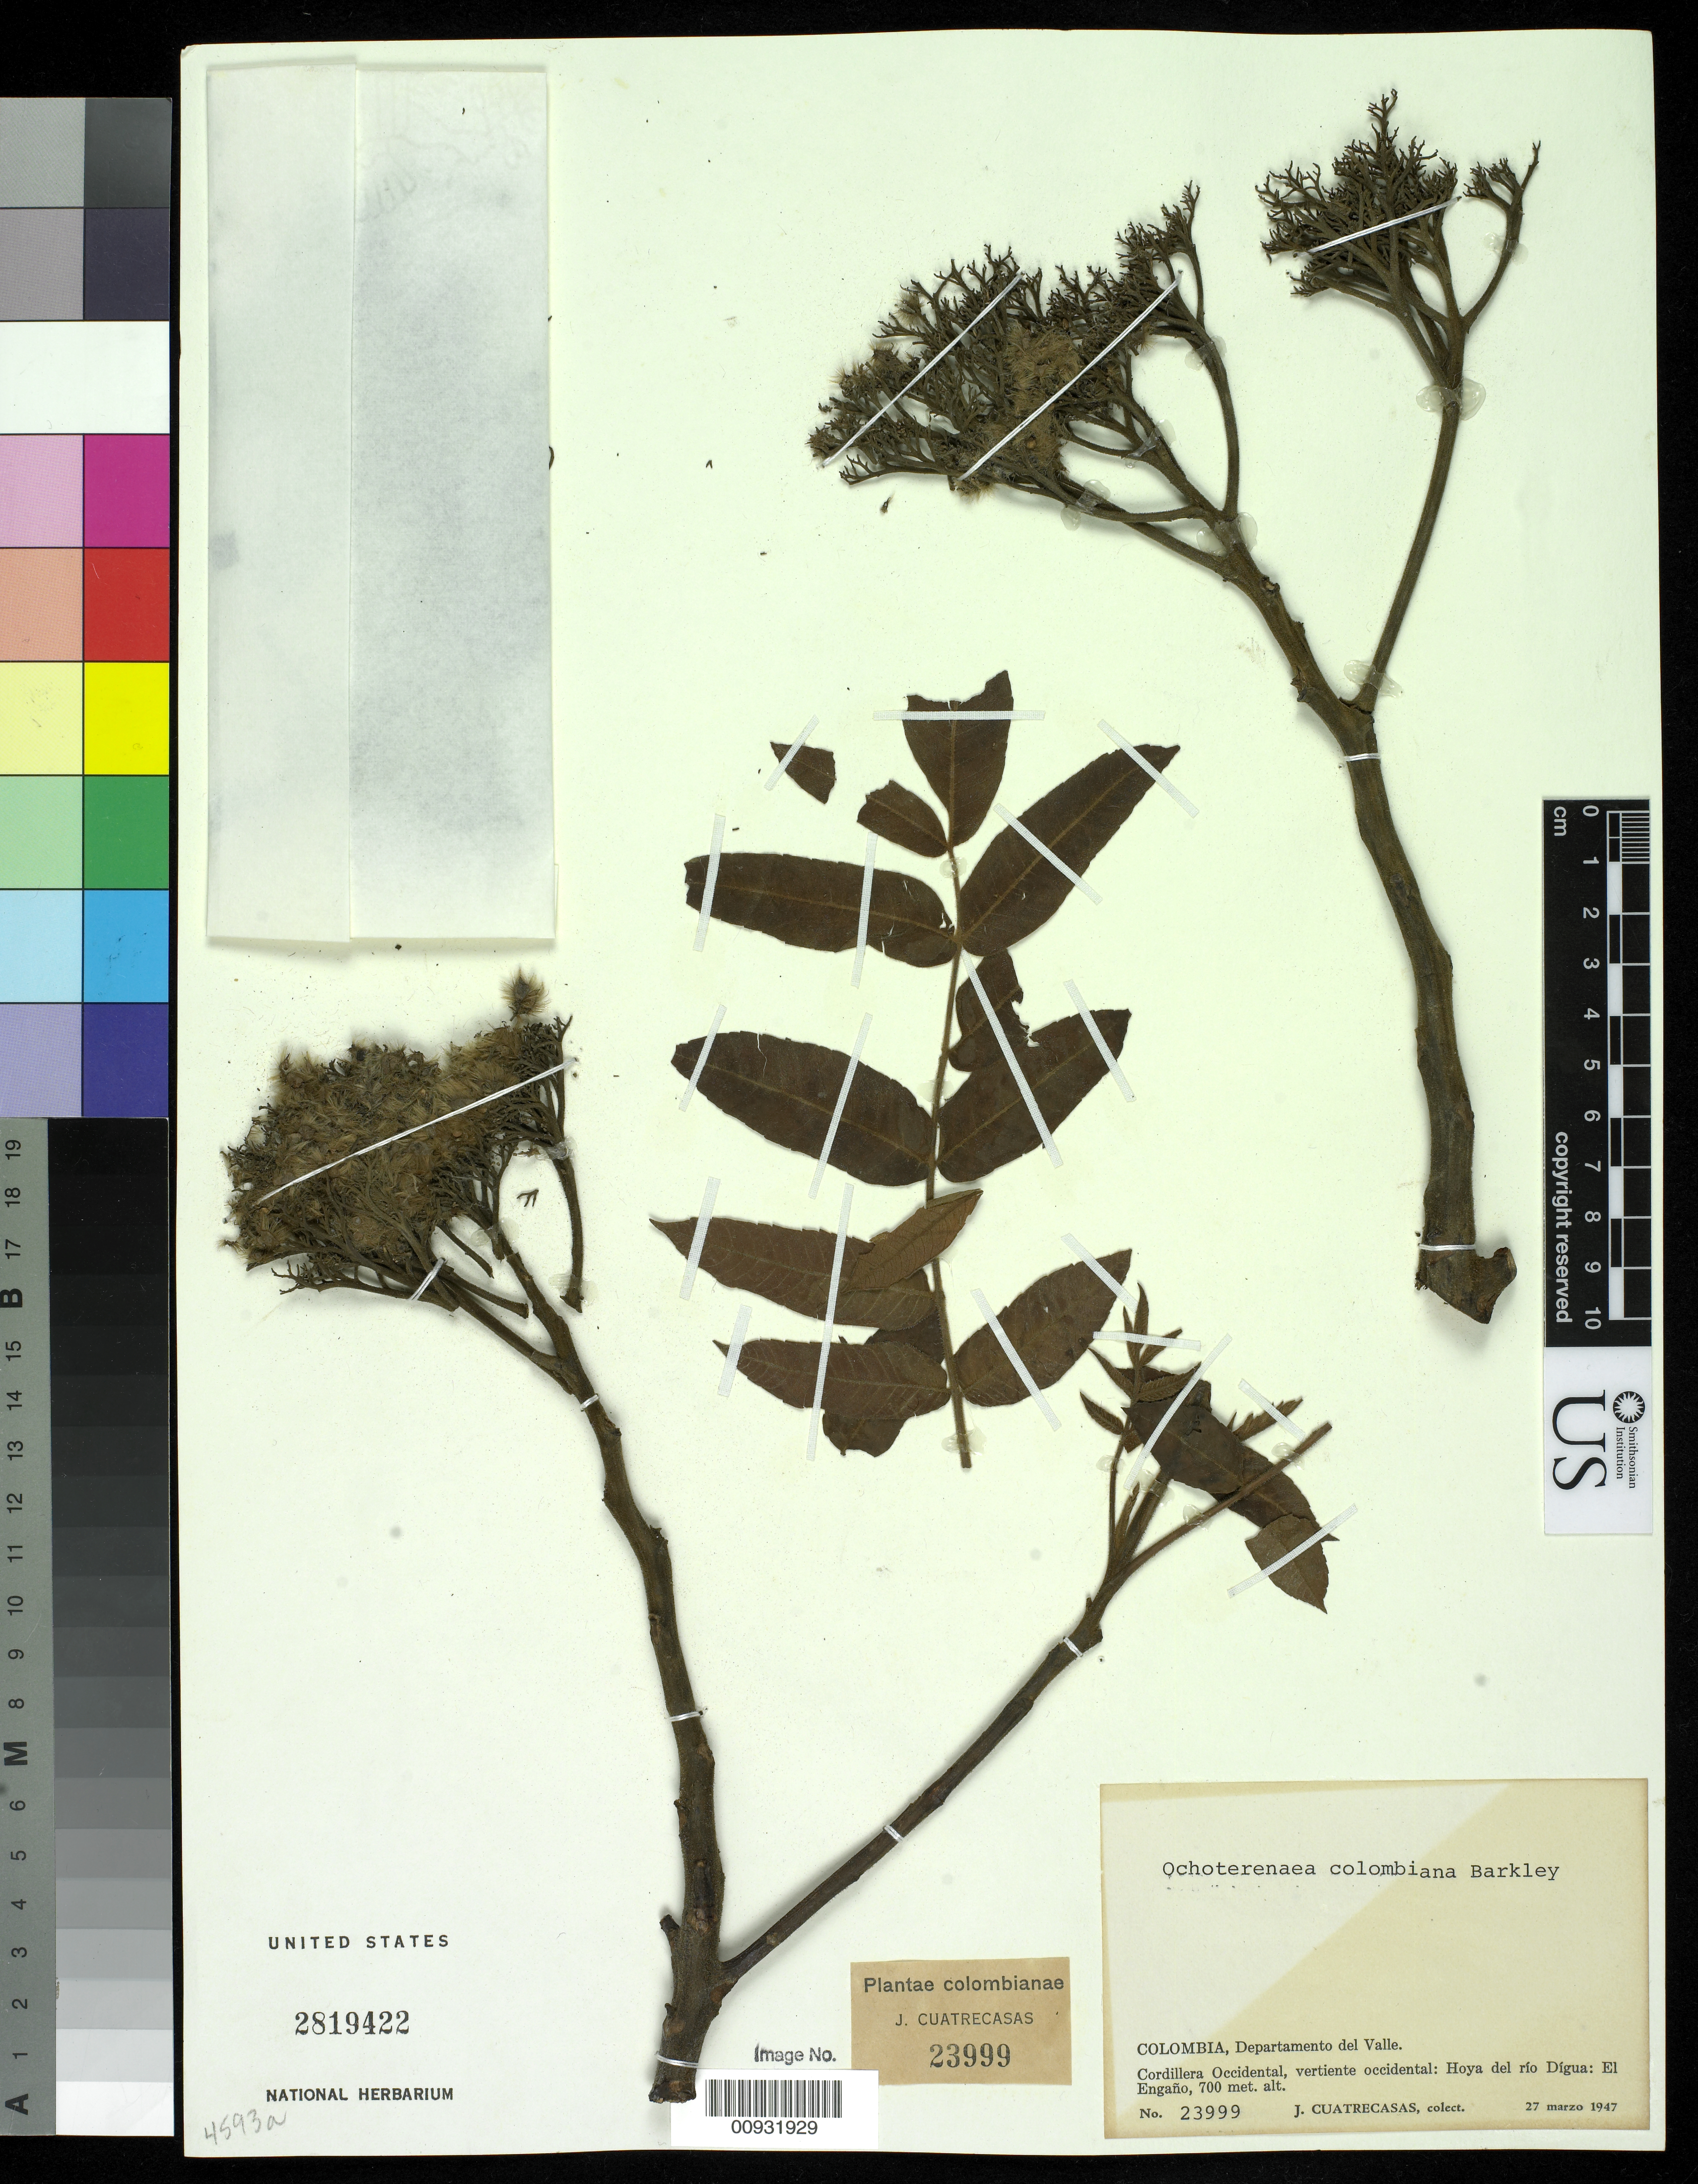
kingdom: Plantae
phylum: Tracheophyta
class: Magnoliopsida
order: Sapindales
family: Anacardiaceae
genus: Ochoterenaea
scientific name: Ochoterenaea colombiana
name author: F.A. Barkley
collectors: J. Cuatrecasas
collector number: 23999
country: Colombia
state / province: Valle del Cauca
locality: Hoya del rio Digua, El Engano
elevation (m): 700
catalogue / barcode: US 2819422